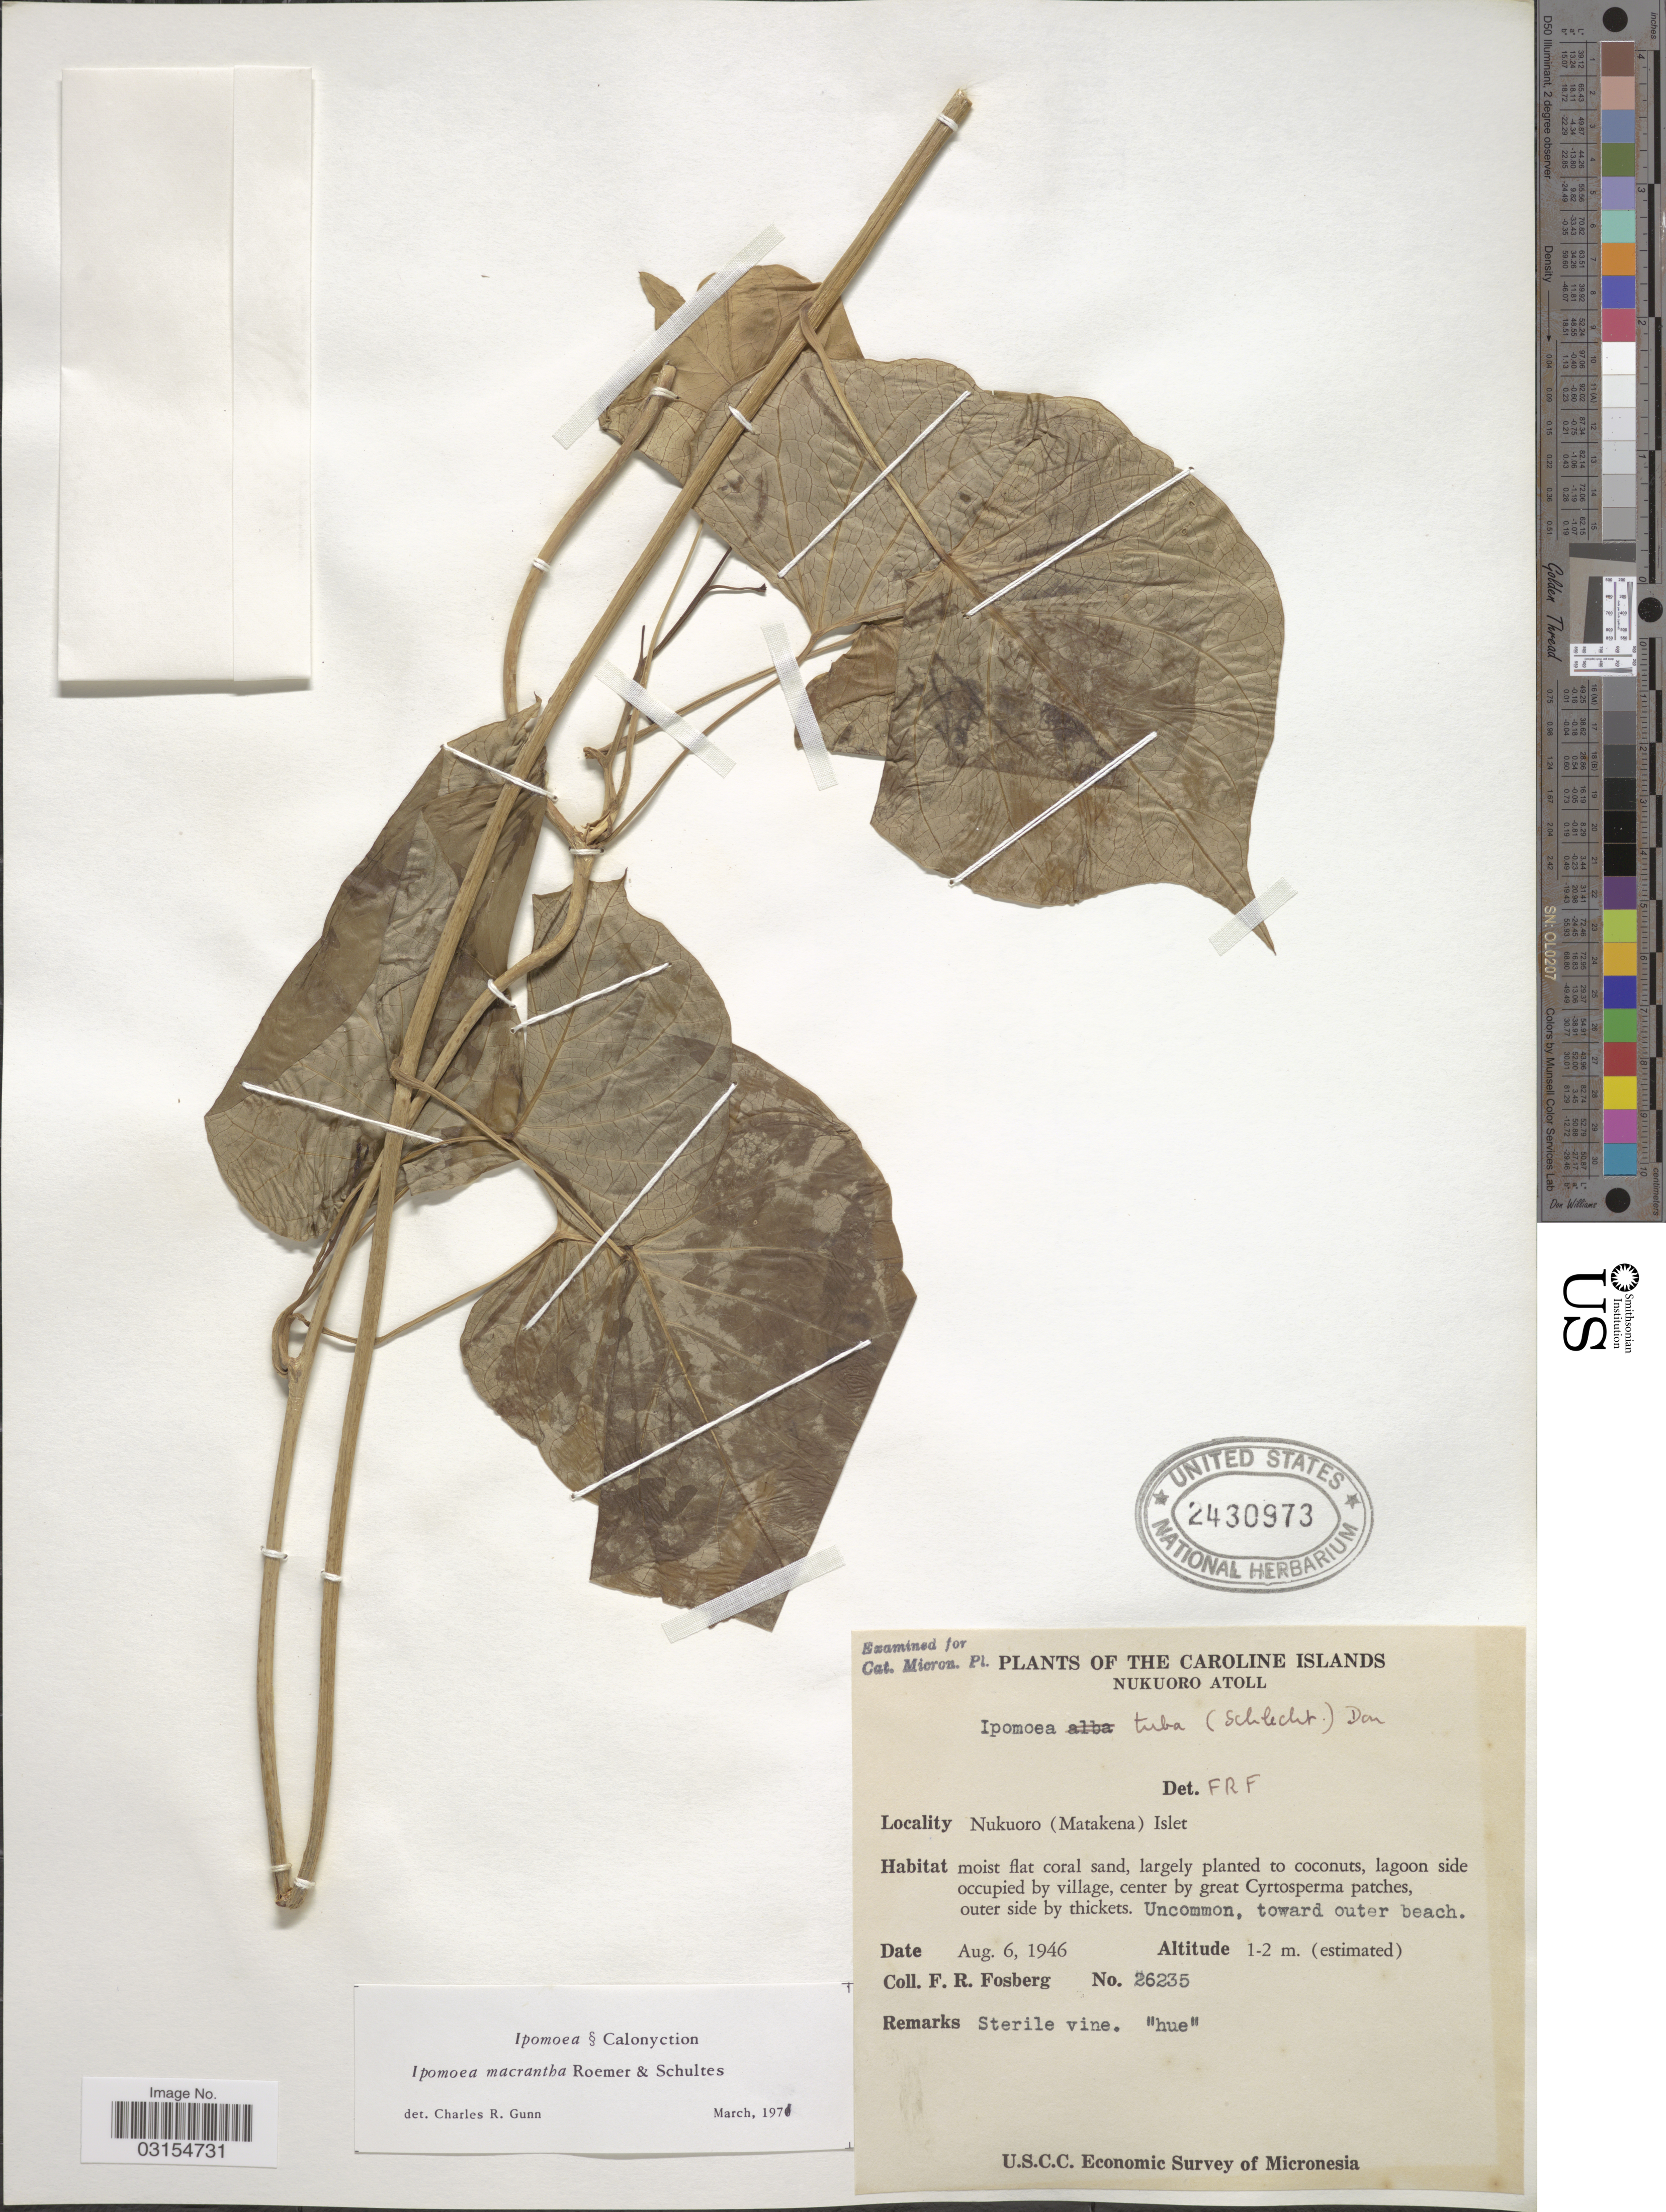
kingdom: Plantae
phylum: Tracheophyta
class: Magnoliopsida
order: Solanales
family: Convolvulaceae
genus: Ipomoea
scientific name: Ipomoea violacea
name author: L.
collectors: F. R. Fosberg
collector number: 26235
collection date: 1946-08-06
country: Micronesia, Federated States of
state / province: Pohnpei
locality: The Caroline Islands, Nukuoro Atoll, Nukuoro (Matakena) Islet.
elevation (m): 1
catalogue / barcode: US 2430973